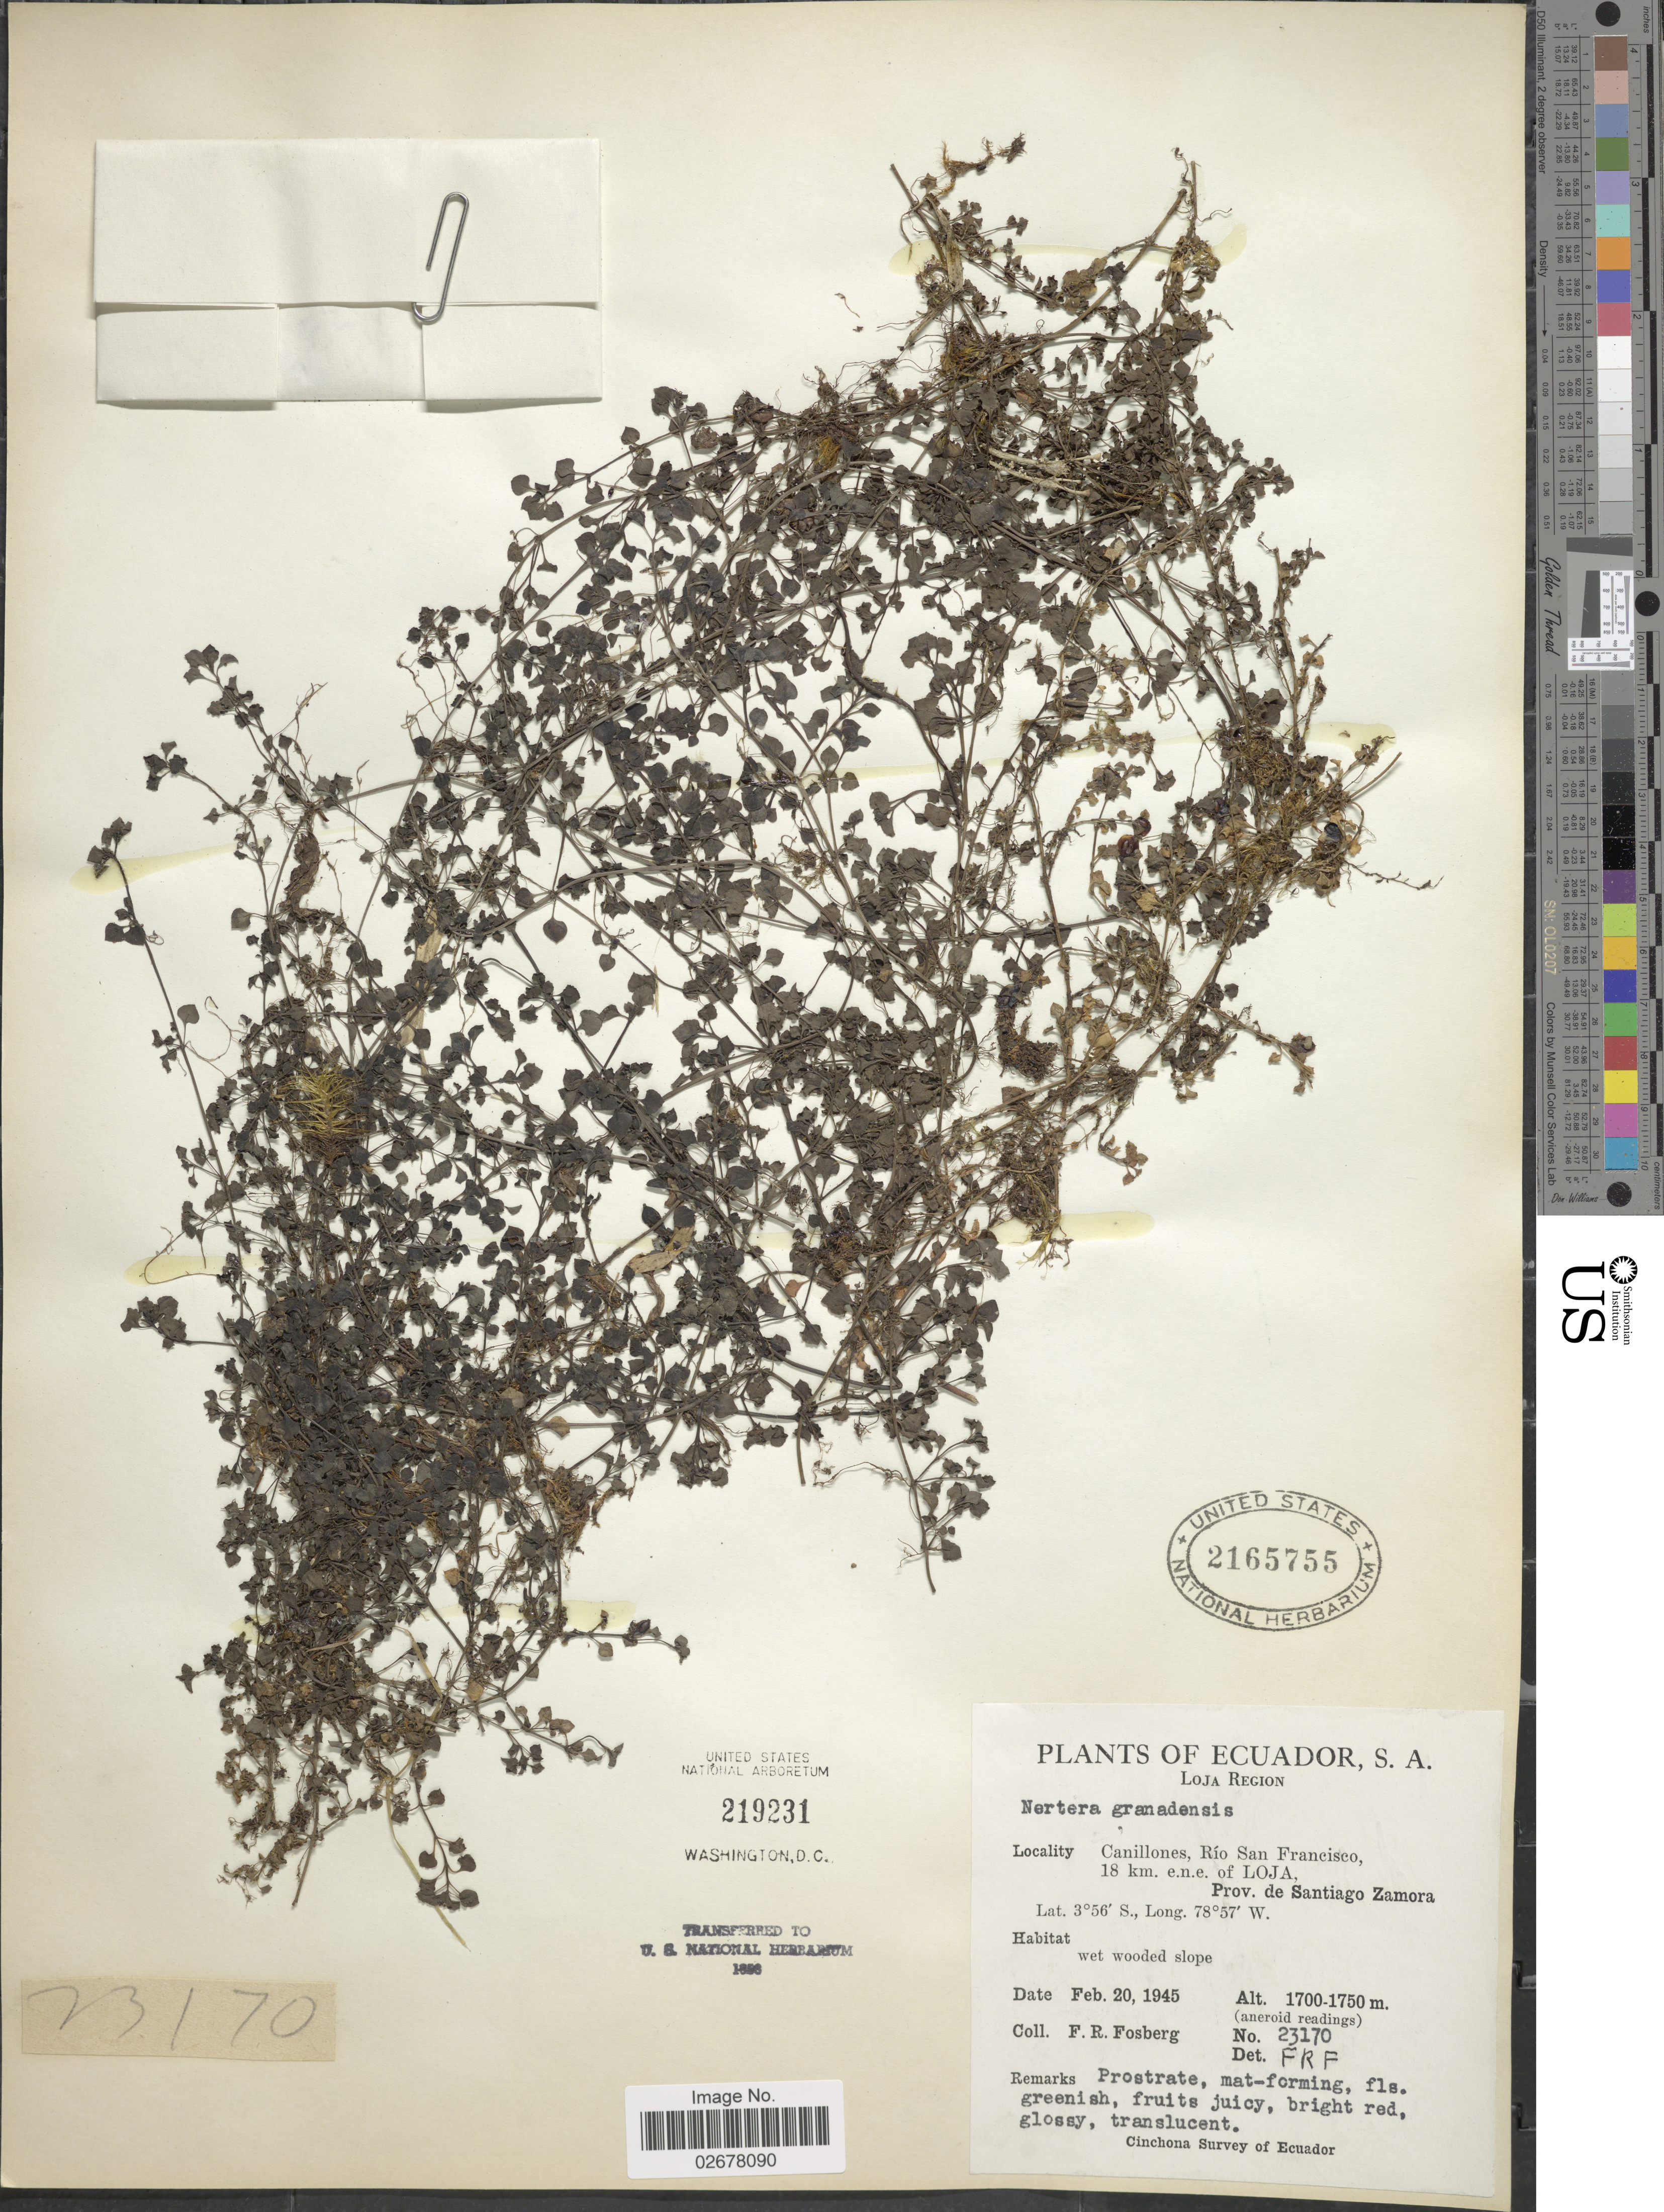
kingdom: Plantae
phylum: Tracheophyta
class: Magnoliopsida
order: Gentianales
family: Rubiaceae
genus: Nertera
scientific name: Nertera depressa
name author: Banks & Sol. ex Gaertn.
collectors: F. R. Fosberg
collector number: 23170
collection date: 1945-02-20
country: Ecuador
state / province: Loja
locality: Loja Region, Canillones, Río San Francisco, 18 km e.n.e. of Loja, Prov. de Santiago Zamora, wet wooded slope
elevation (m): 1700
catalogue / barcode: US 2165755